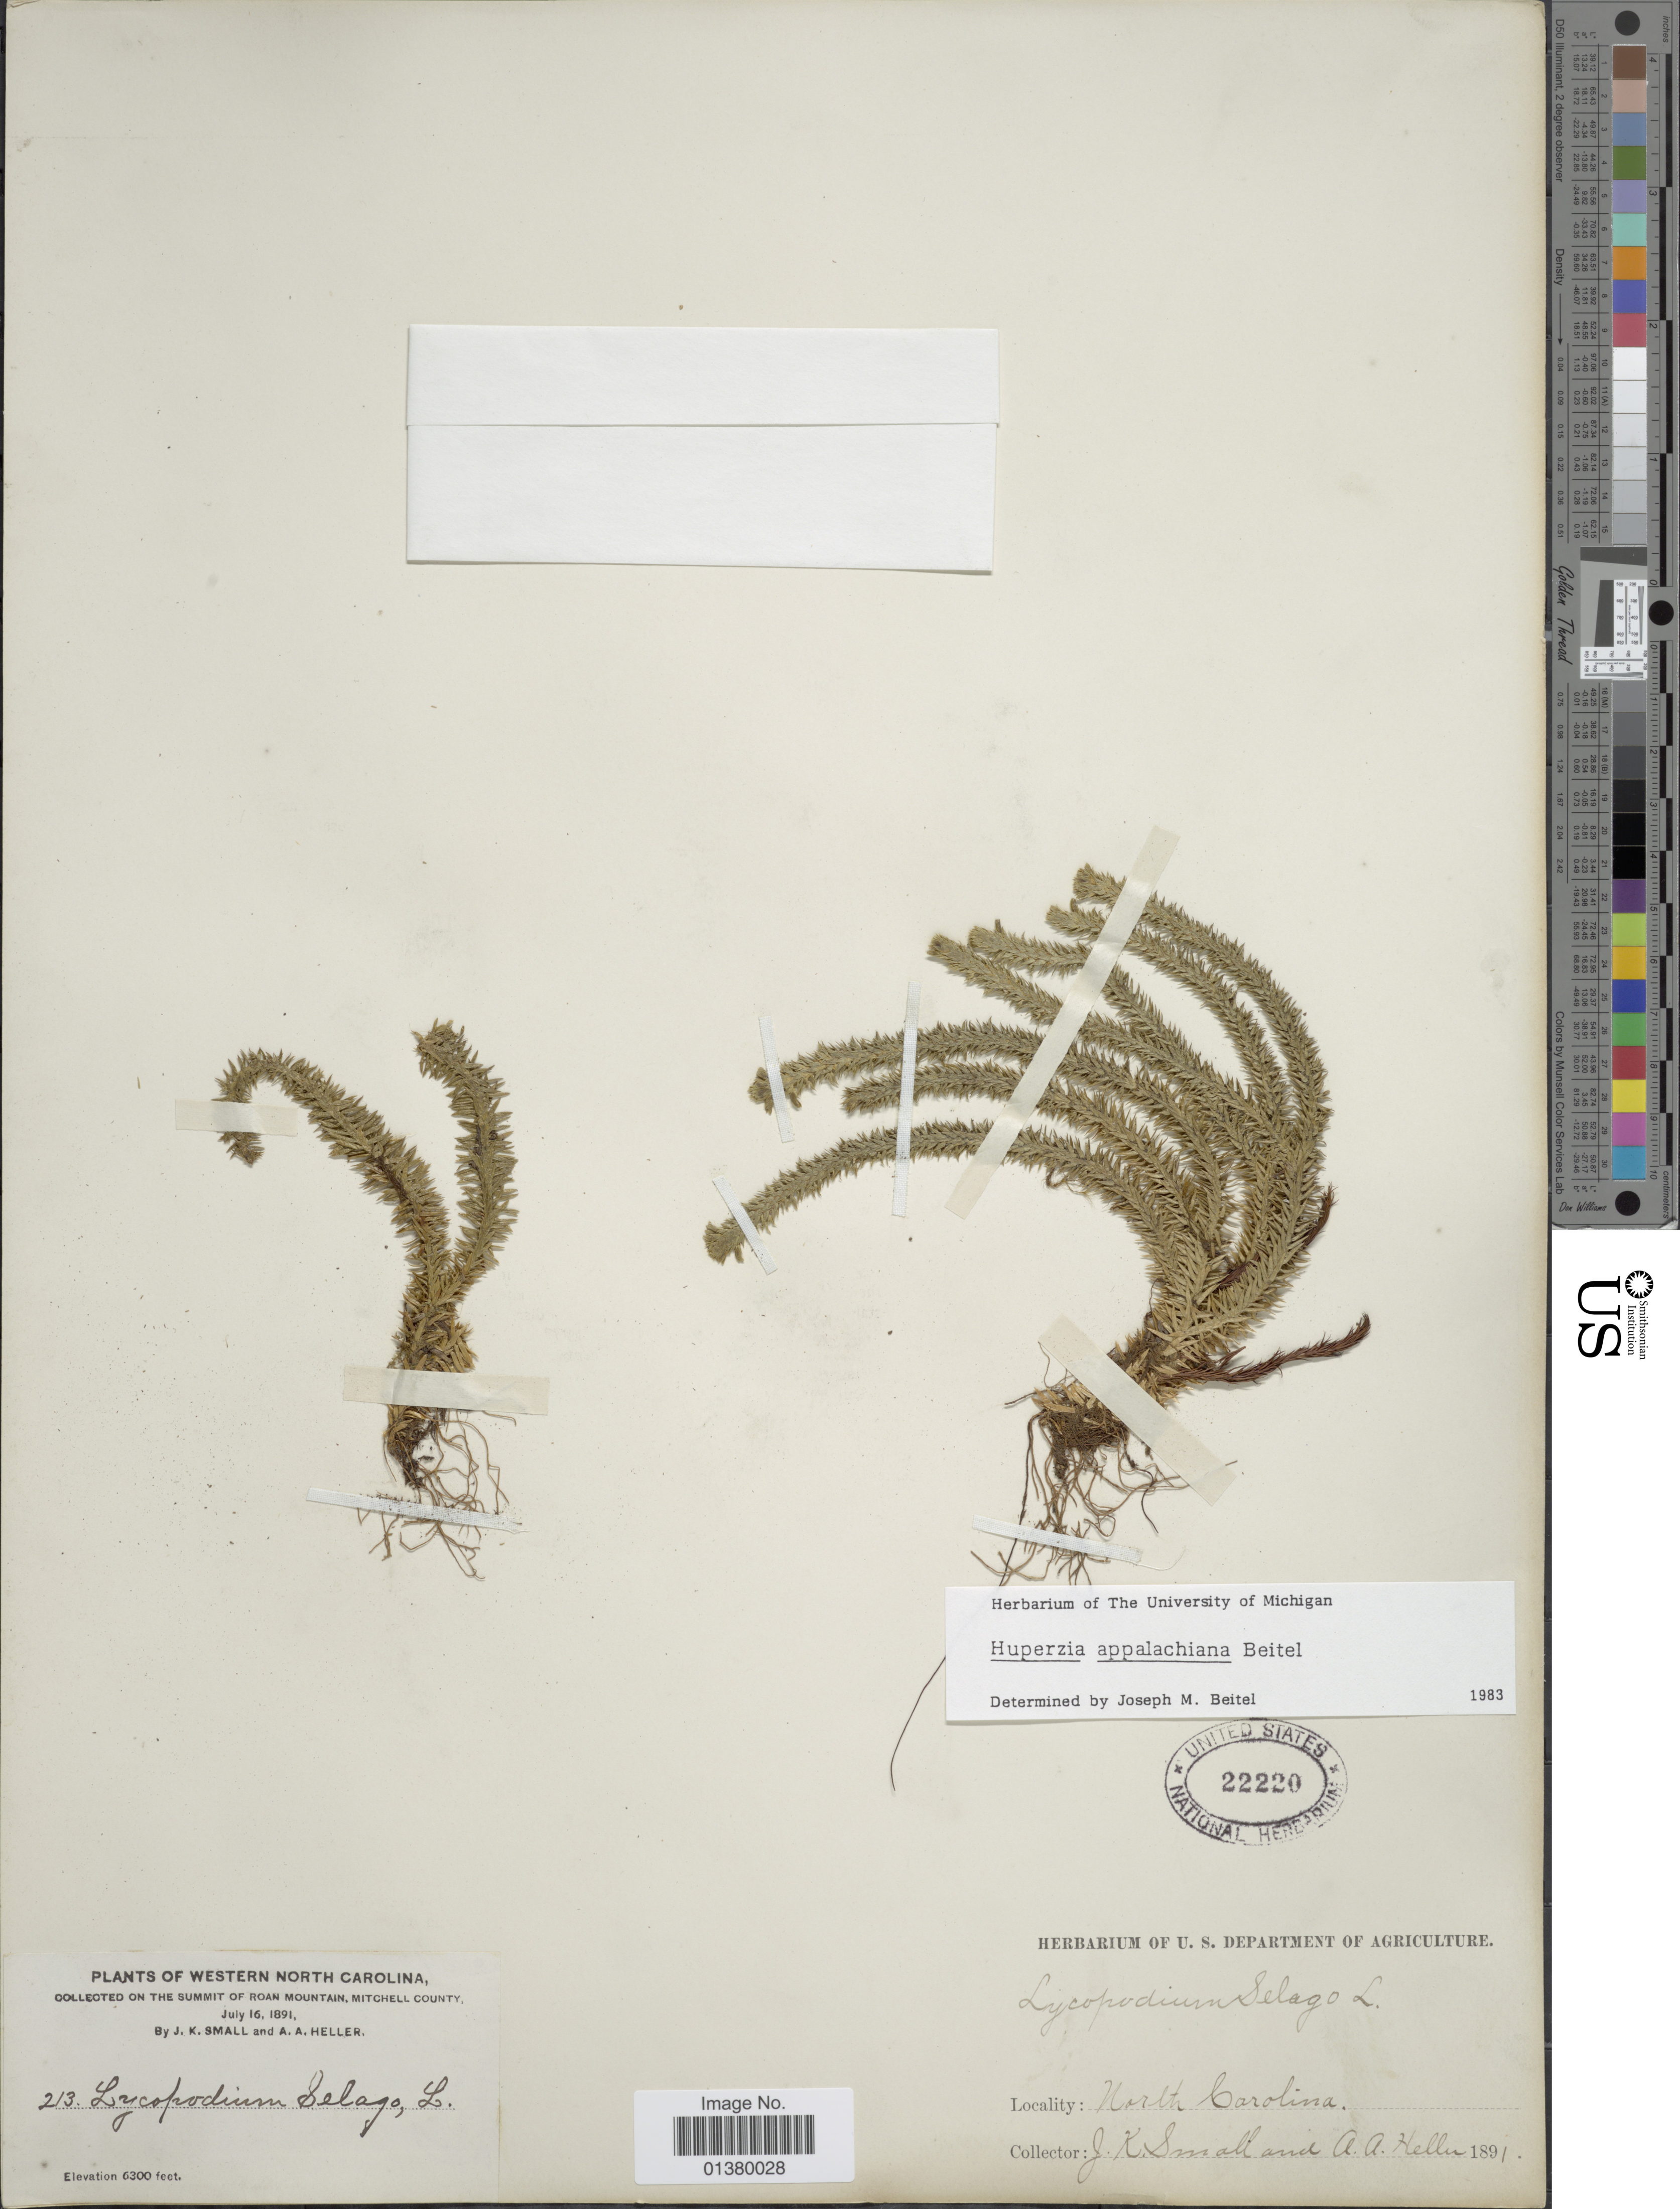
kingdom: Plantae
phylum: Tracheophyta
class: Lycopodiopsida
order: Lycopodiales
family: Lycopodiaceae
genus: Huperzia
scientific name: Huperzia appalachiana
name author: Beitel & Mickel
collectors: J. K. Small & A. A. Heller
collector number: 213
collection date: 1891-07-16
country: United States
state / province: North Carolina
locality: Western north carolina, on the summit of roan mountain, Mitchell County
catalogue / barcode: US 22220